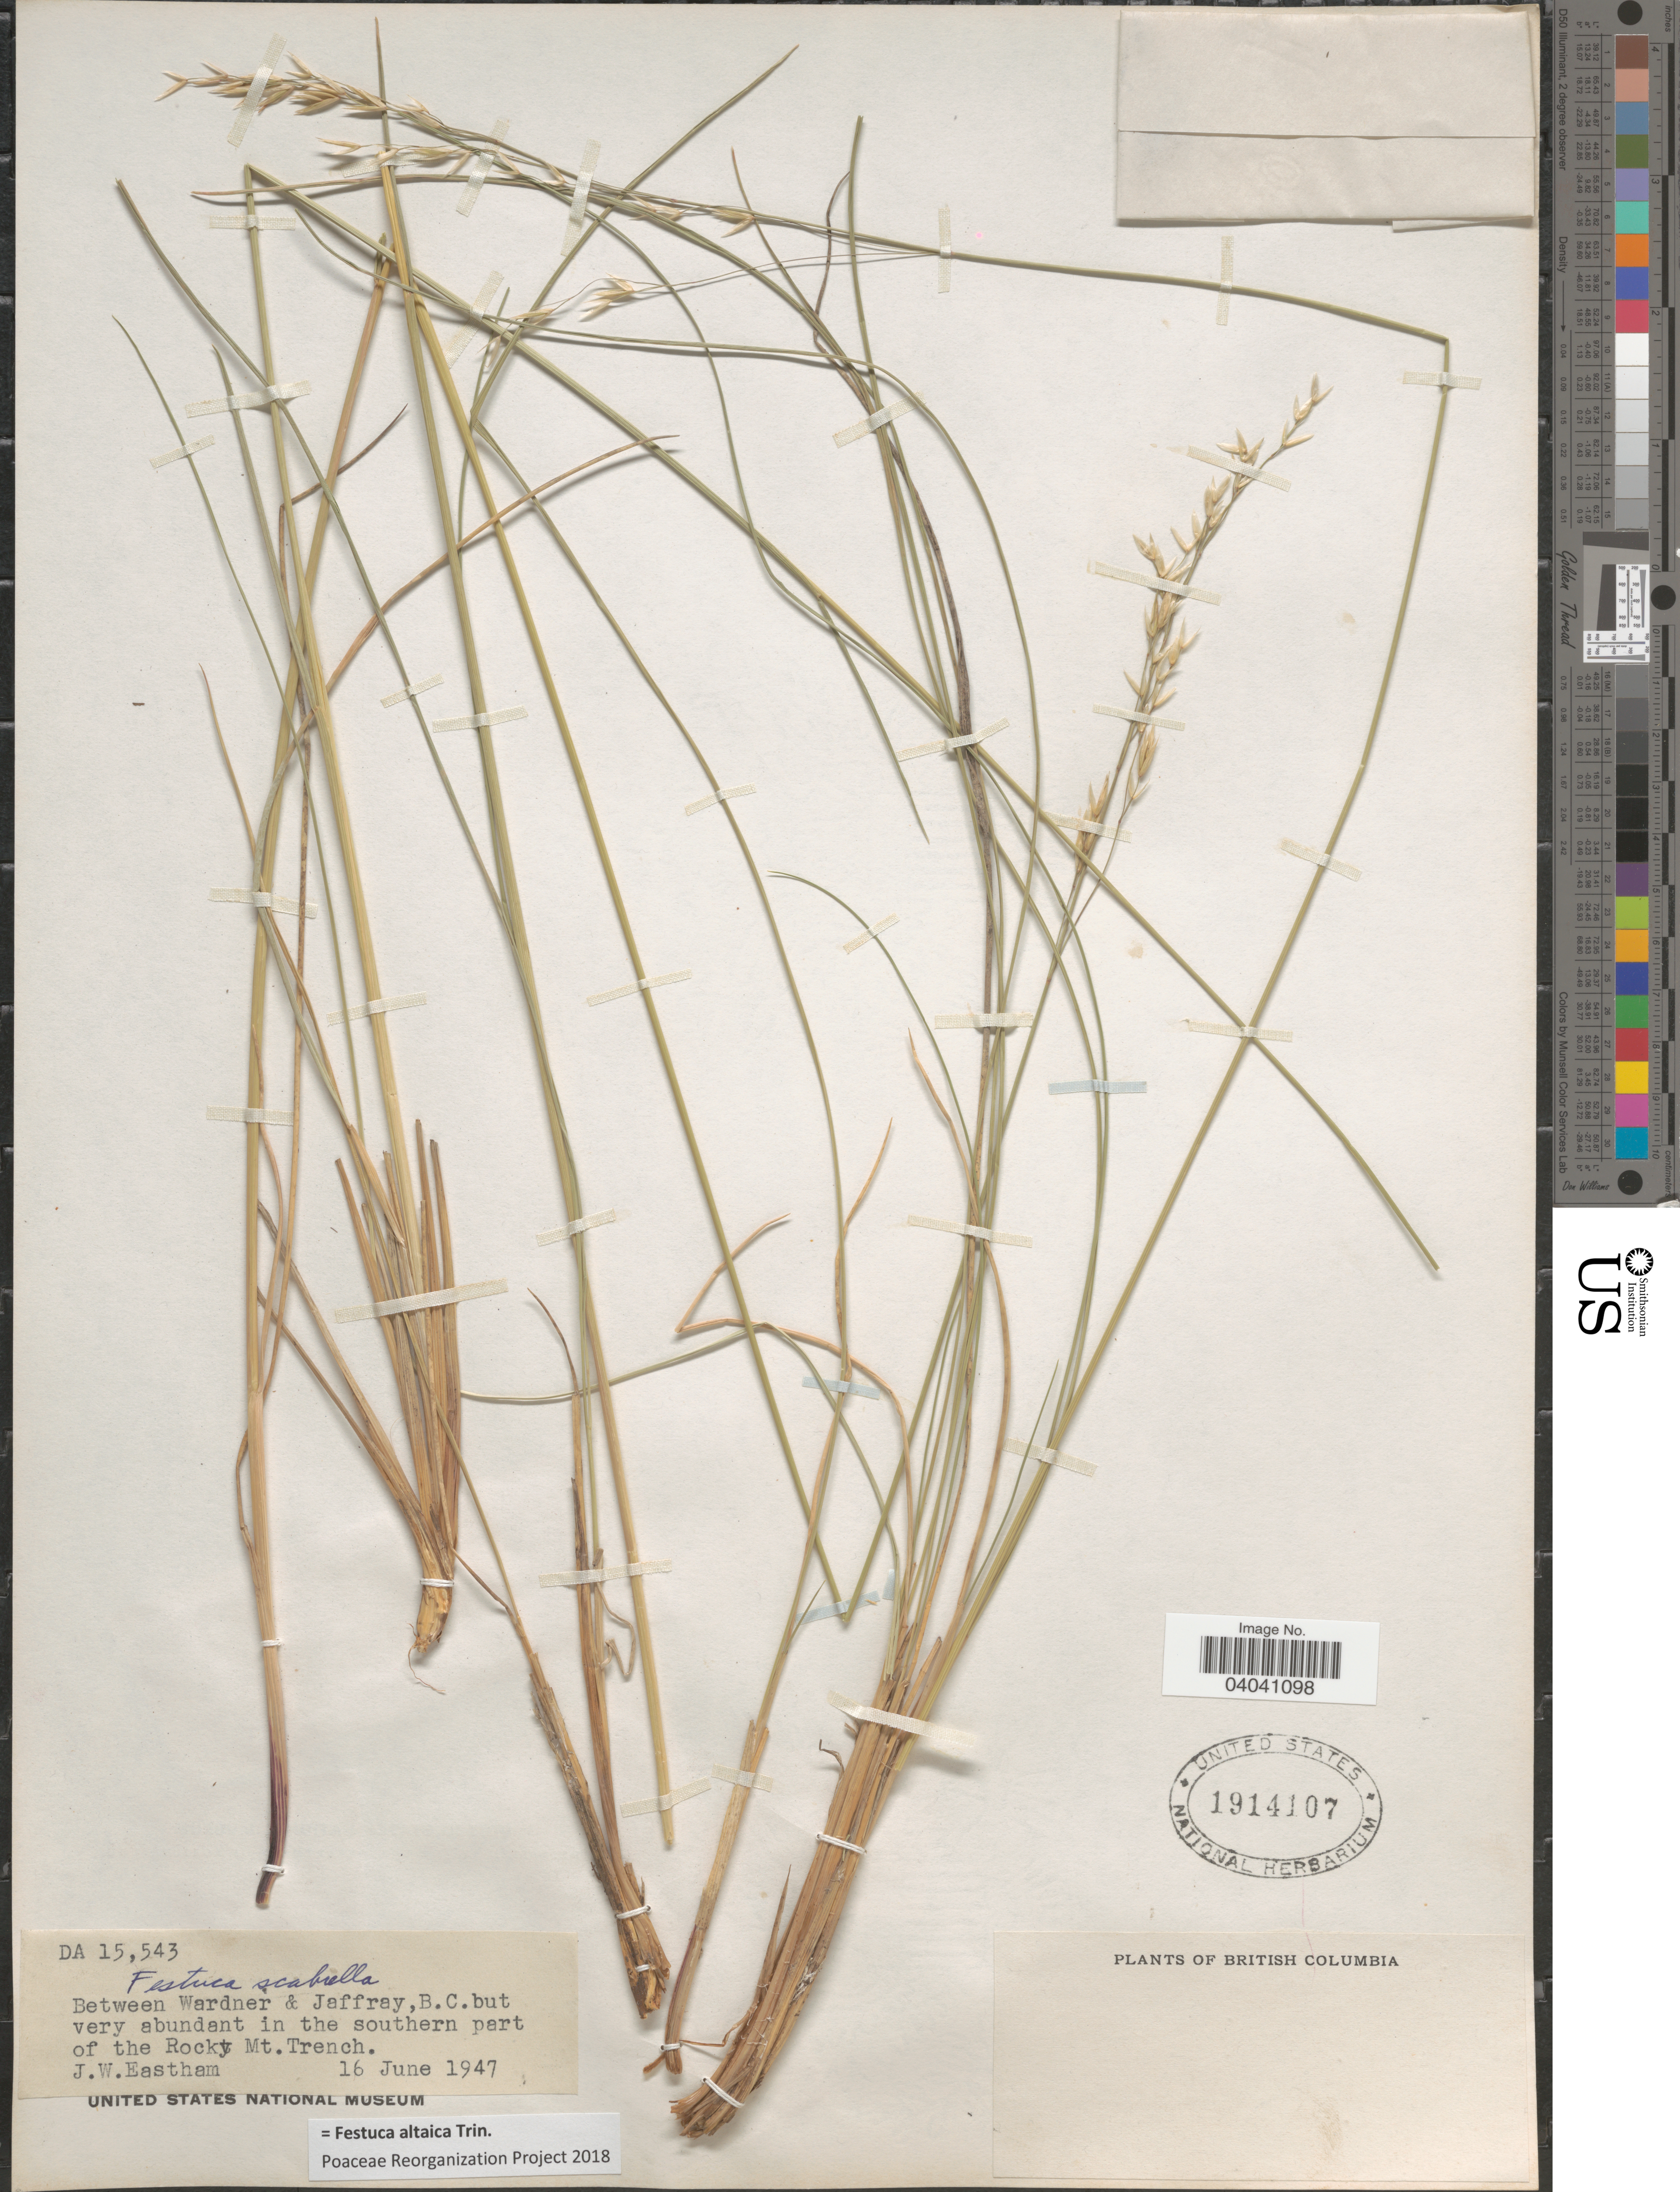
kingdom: Plantae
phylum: Tracheophyta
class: Liliopsida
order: Poales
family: Poaceae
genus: Festuca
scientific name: Festuca altaica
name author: Trin.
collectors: J. Eastham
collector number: DA 15543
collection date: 1947-06-16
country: Canada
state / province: British Columbia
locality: Between Wardner & Jaffray, B.C. but very abundant in the southern part of Rocky Mt. Trench.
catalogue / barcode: US 1914107